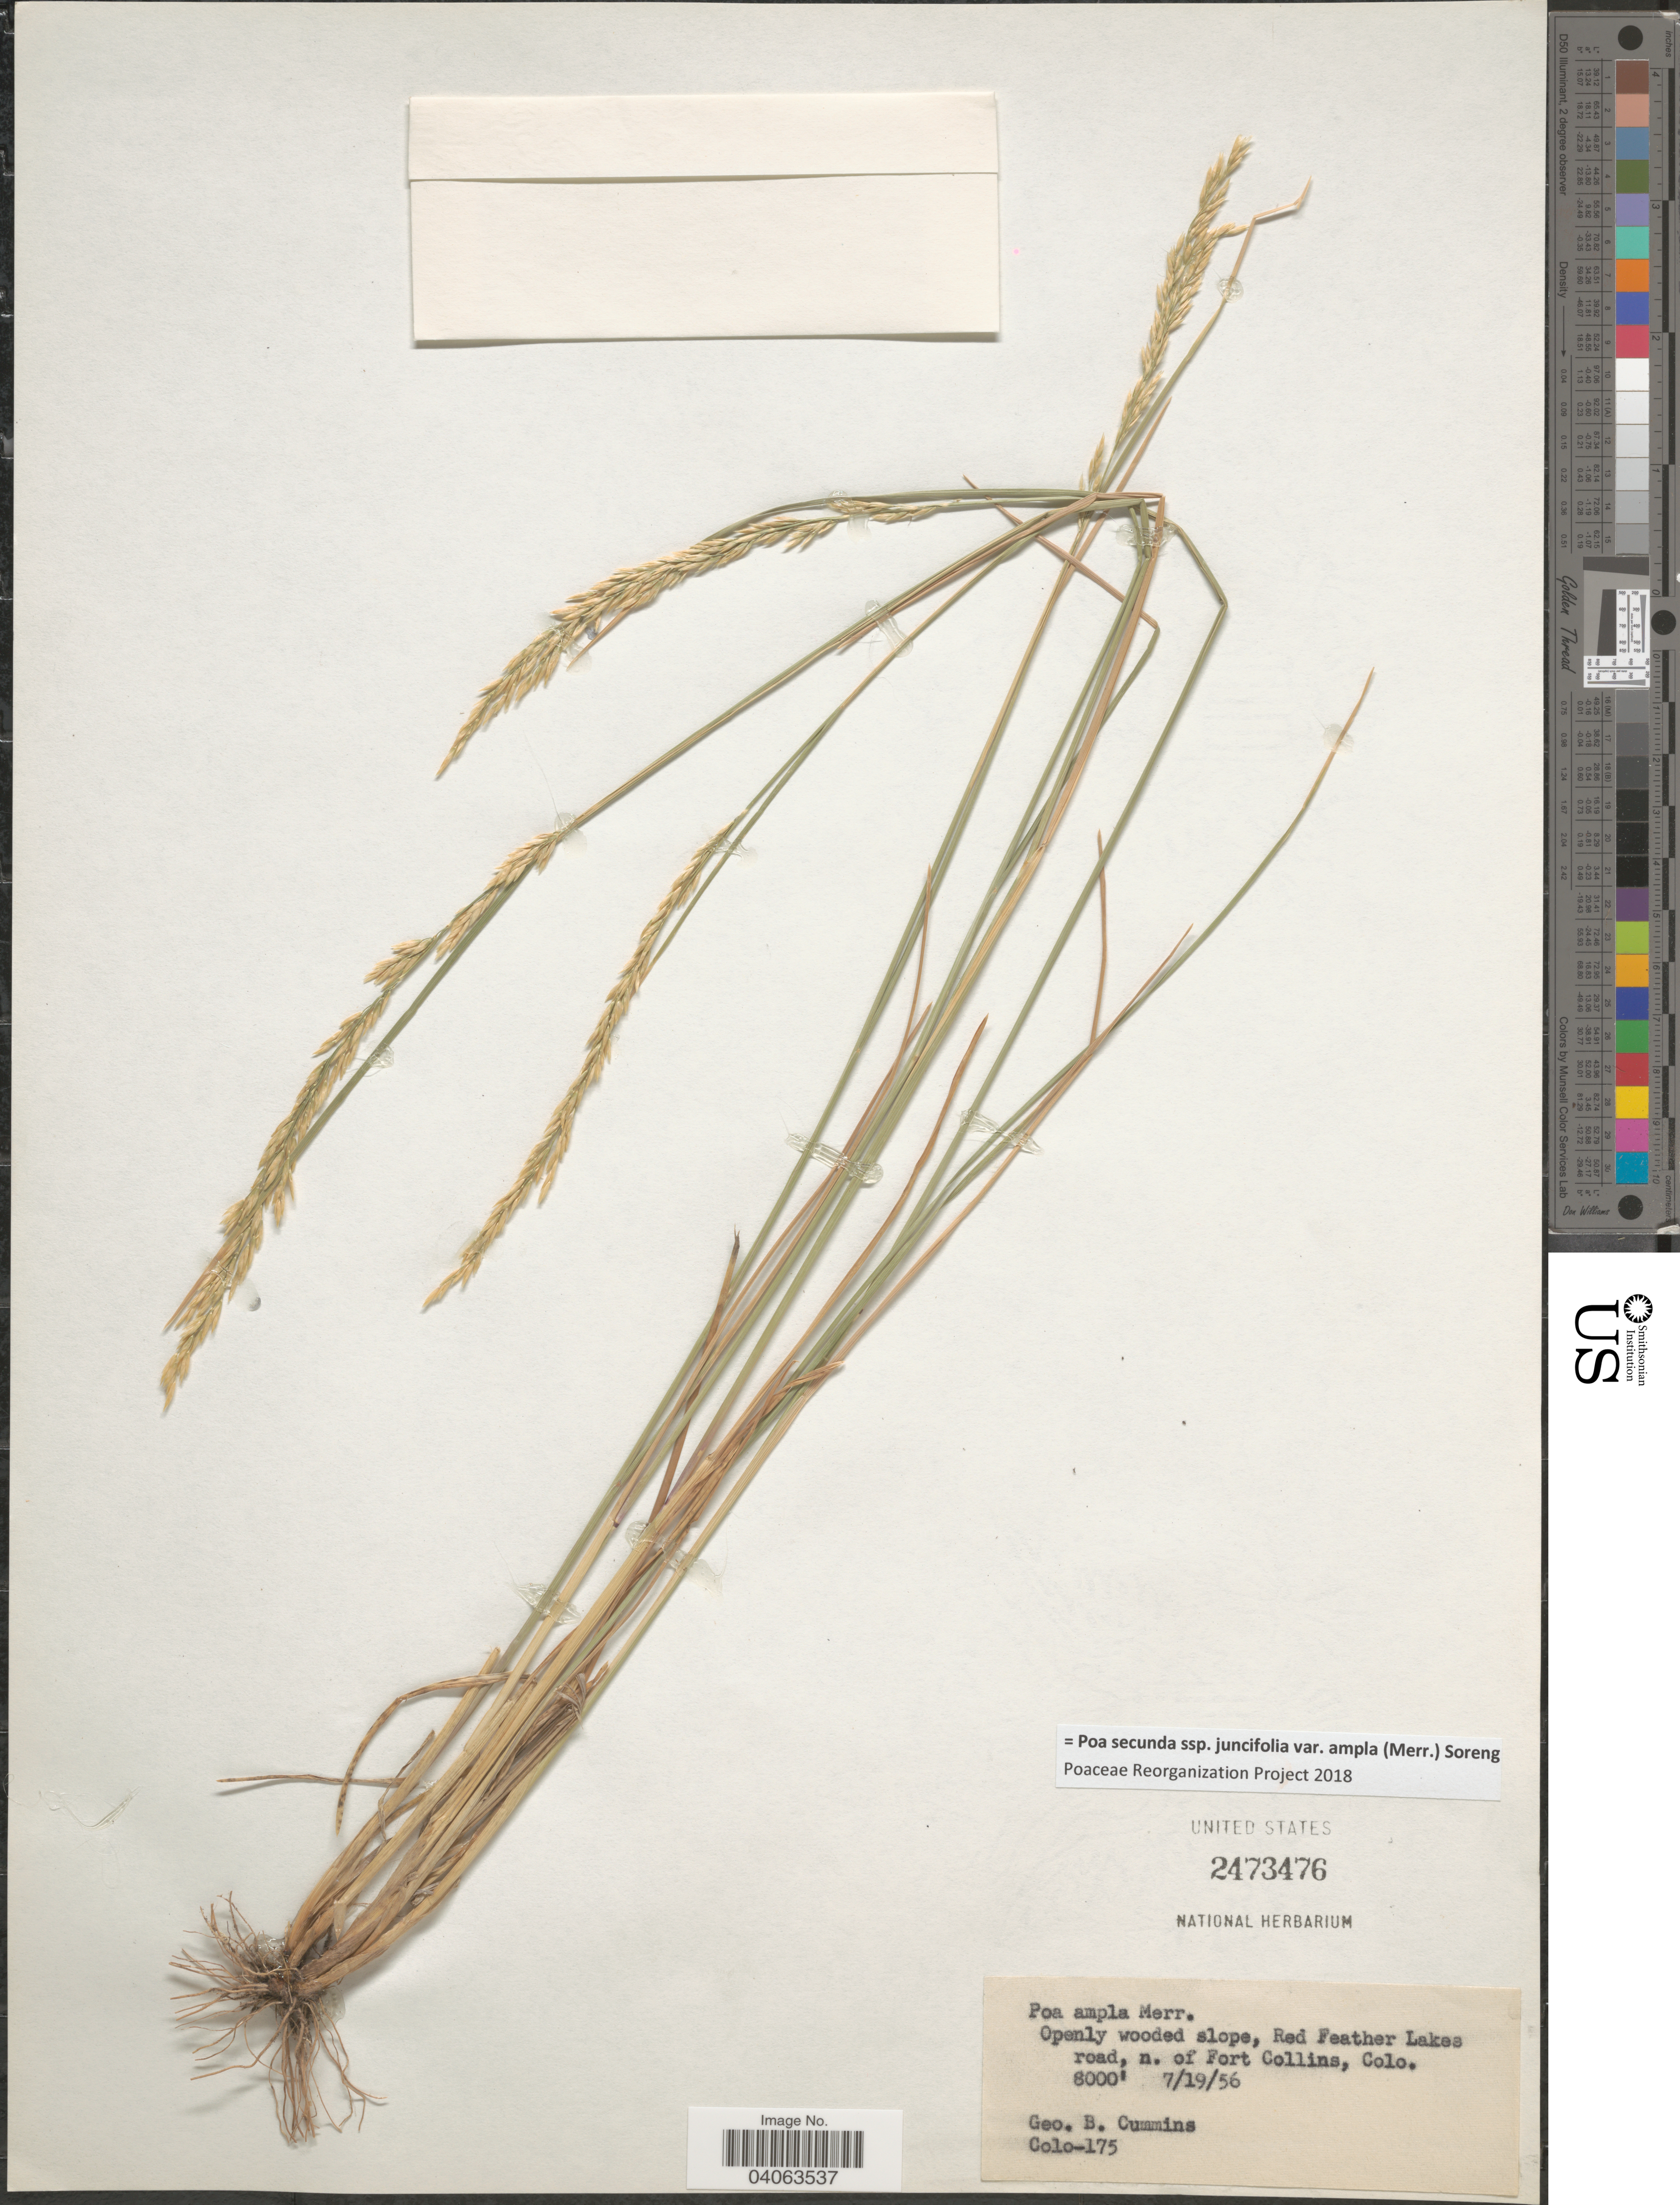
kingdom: Plantae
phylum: Tracheophyta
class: Liliopsida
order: Poales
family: Poaceae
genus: Poa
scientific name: Poa secunda subsp. juncifolia var. ampla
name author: (Merr.) Soreng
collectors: G. Cummins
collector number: Colo-175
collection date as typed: Transcribed d/m/y: 19/7/56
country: United States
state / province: Colorado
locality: Openly wooded slope, Red Feather Lakes road, n. of Fort Collins.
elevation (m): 2438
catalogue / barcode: US 2473476